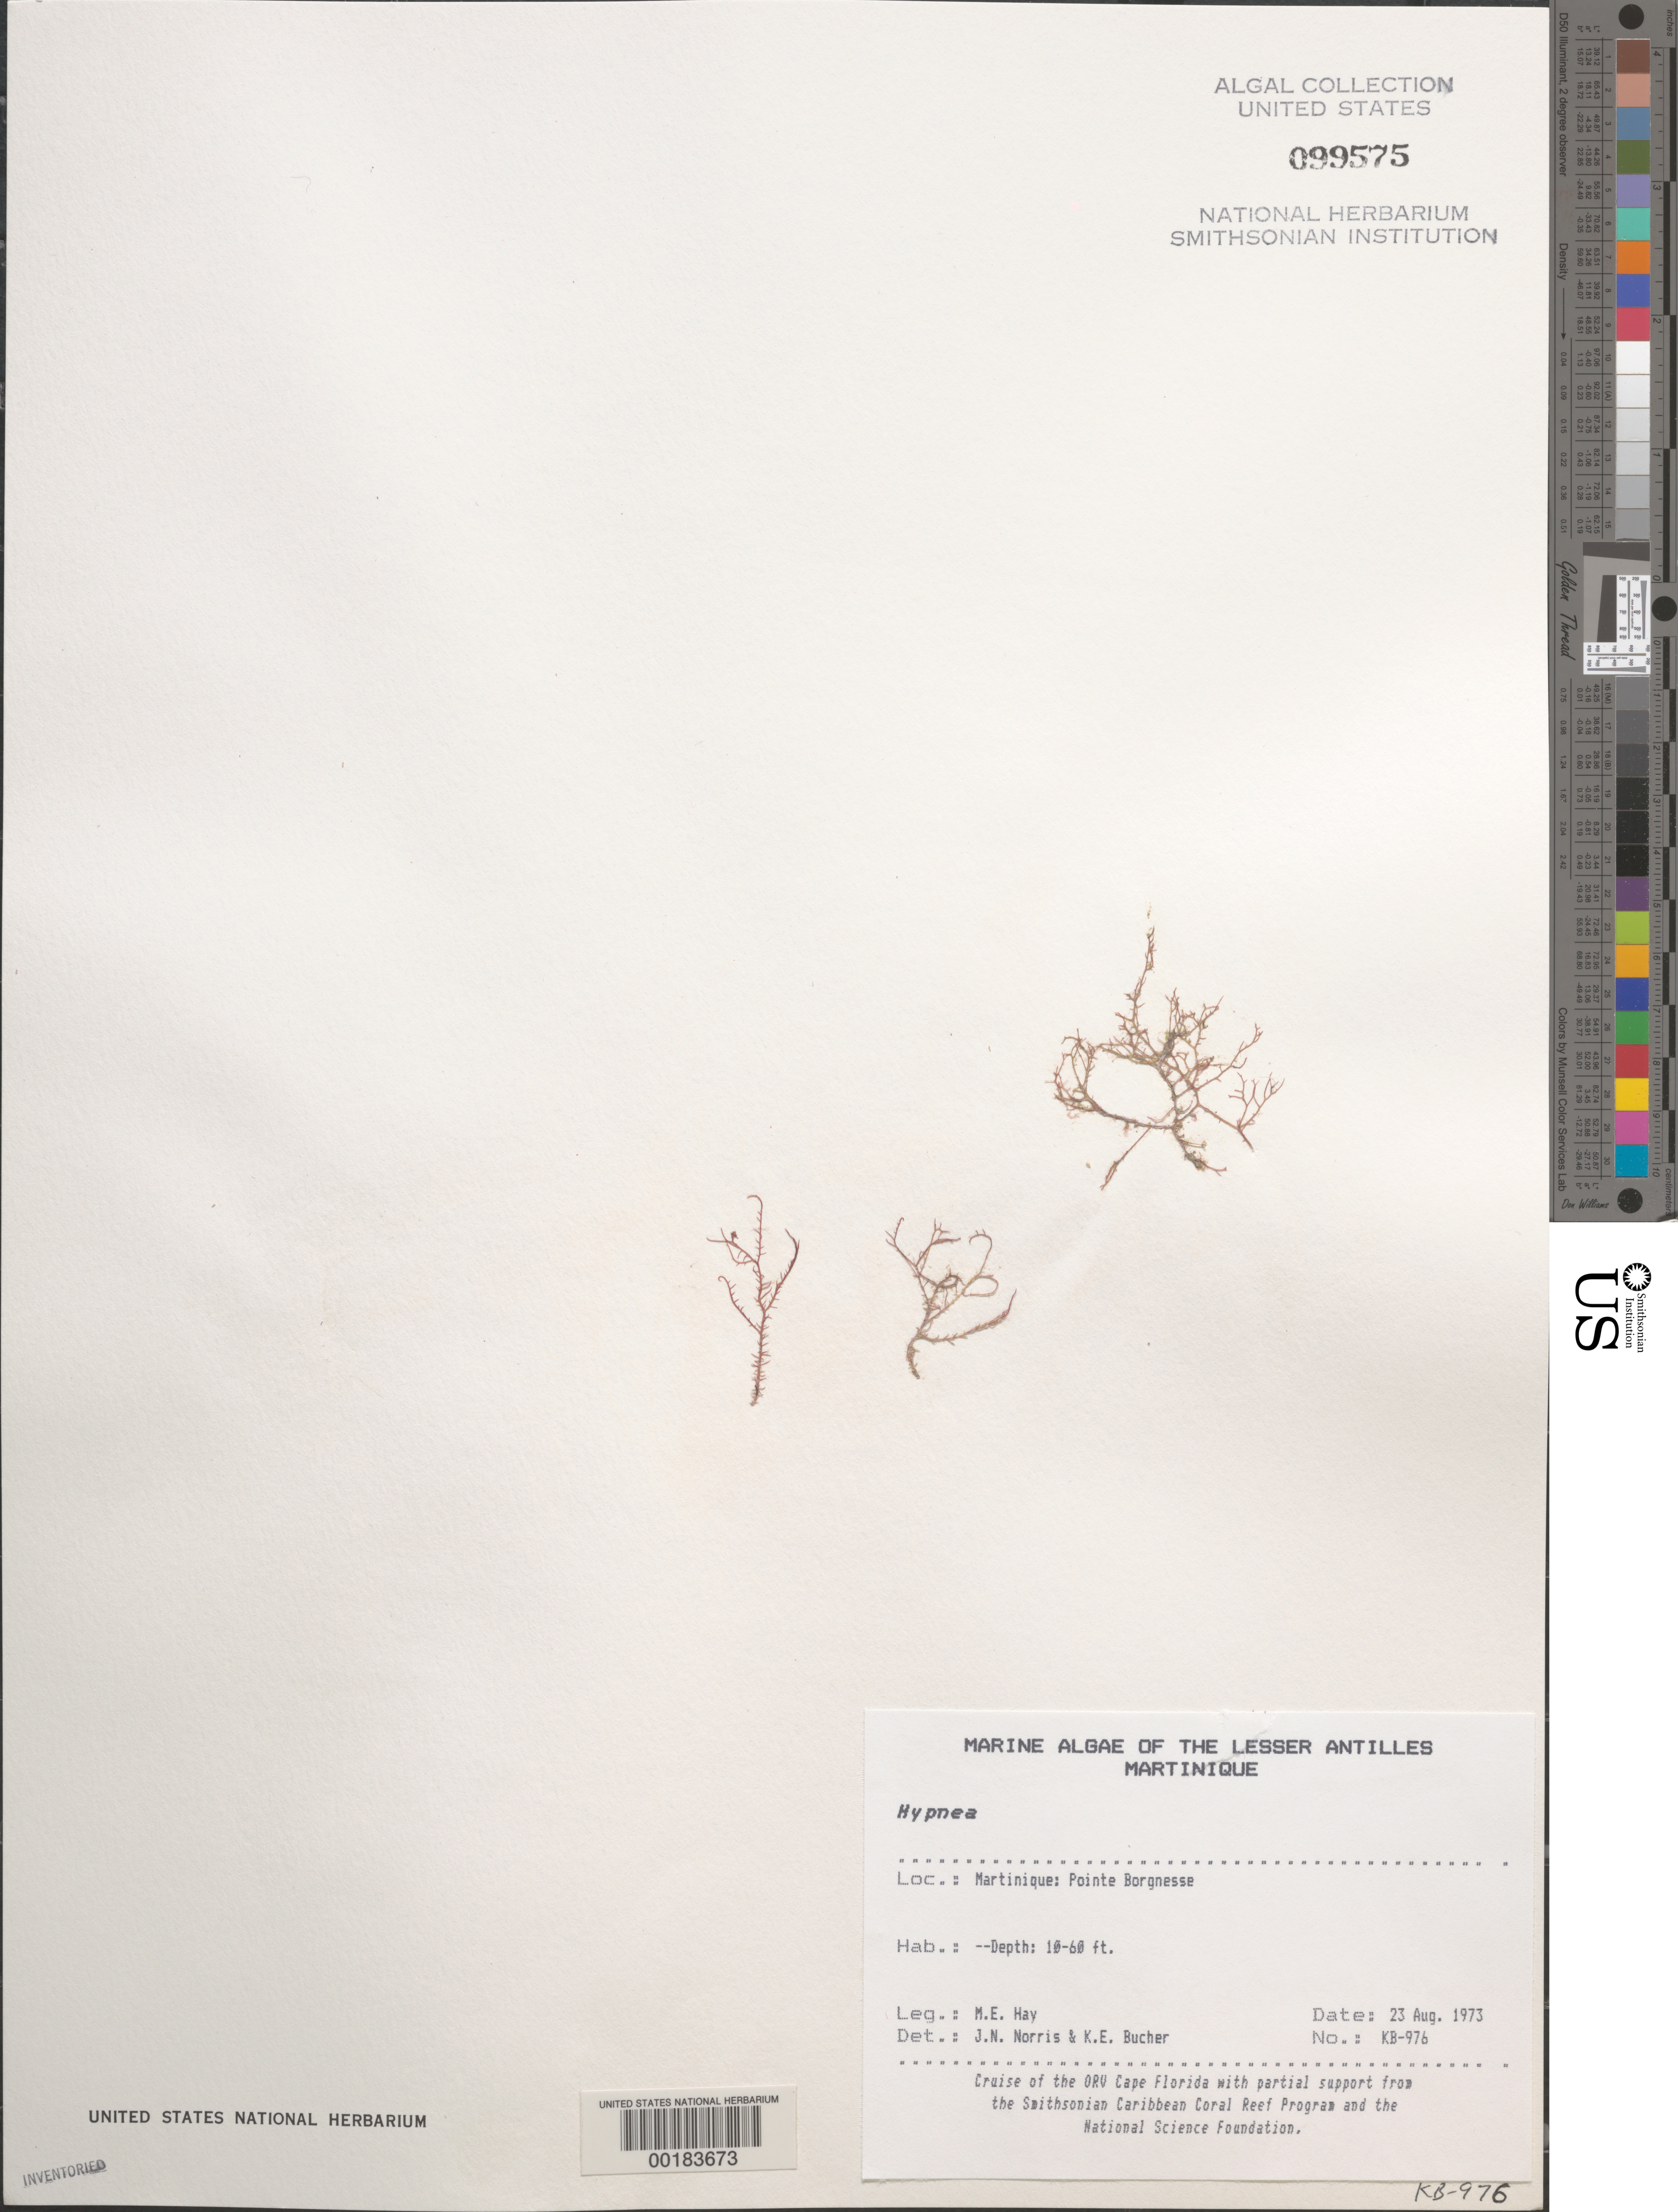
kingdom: Plantae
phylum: Rhodophyta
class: Florideophyceae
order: Gigartinales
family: Cystocloniaceae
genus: Hypnea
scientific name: Hypnea sp.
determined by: Norris, J. N.; Bucher, K. E.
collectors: M. E. Hay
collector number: KB-976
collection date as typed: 23 Aug 1985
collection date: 1985-08-23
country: Martinique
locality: Pointe Borgnesse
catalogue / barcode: US 99575